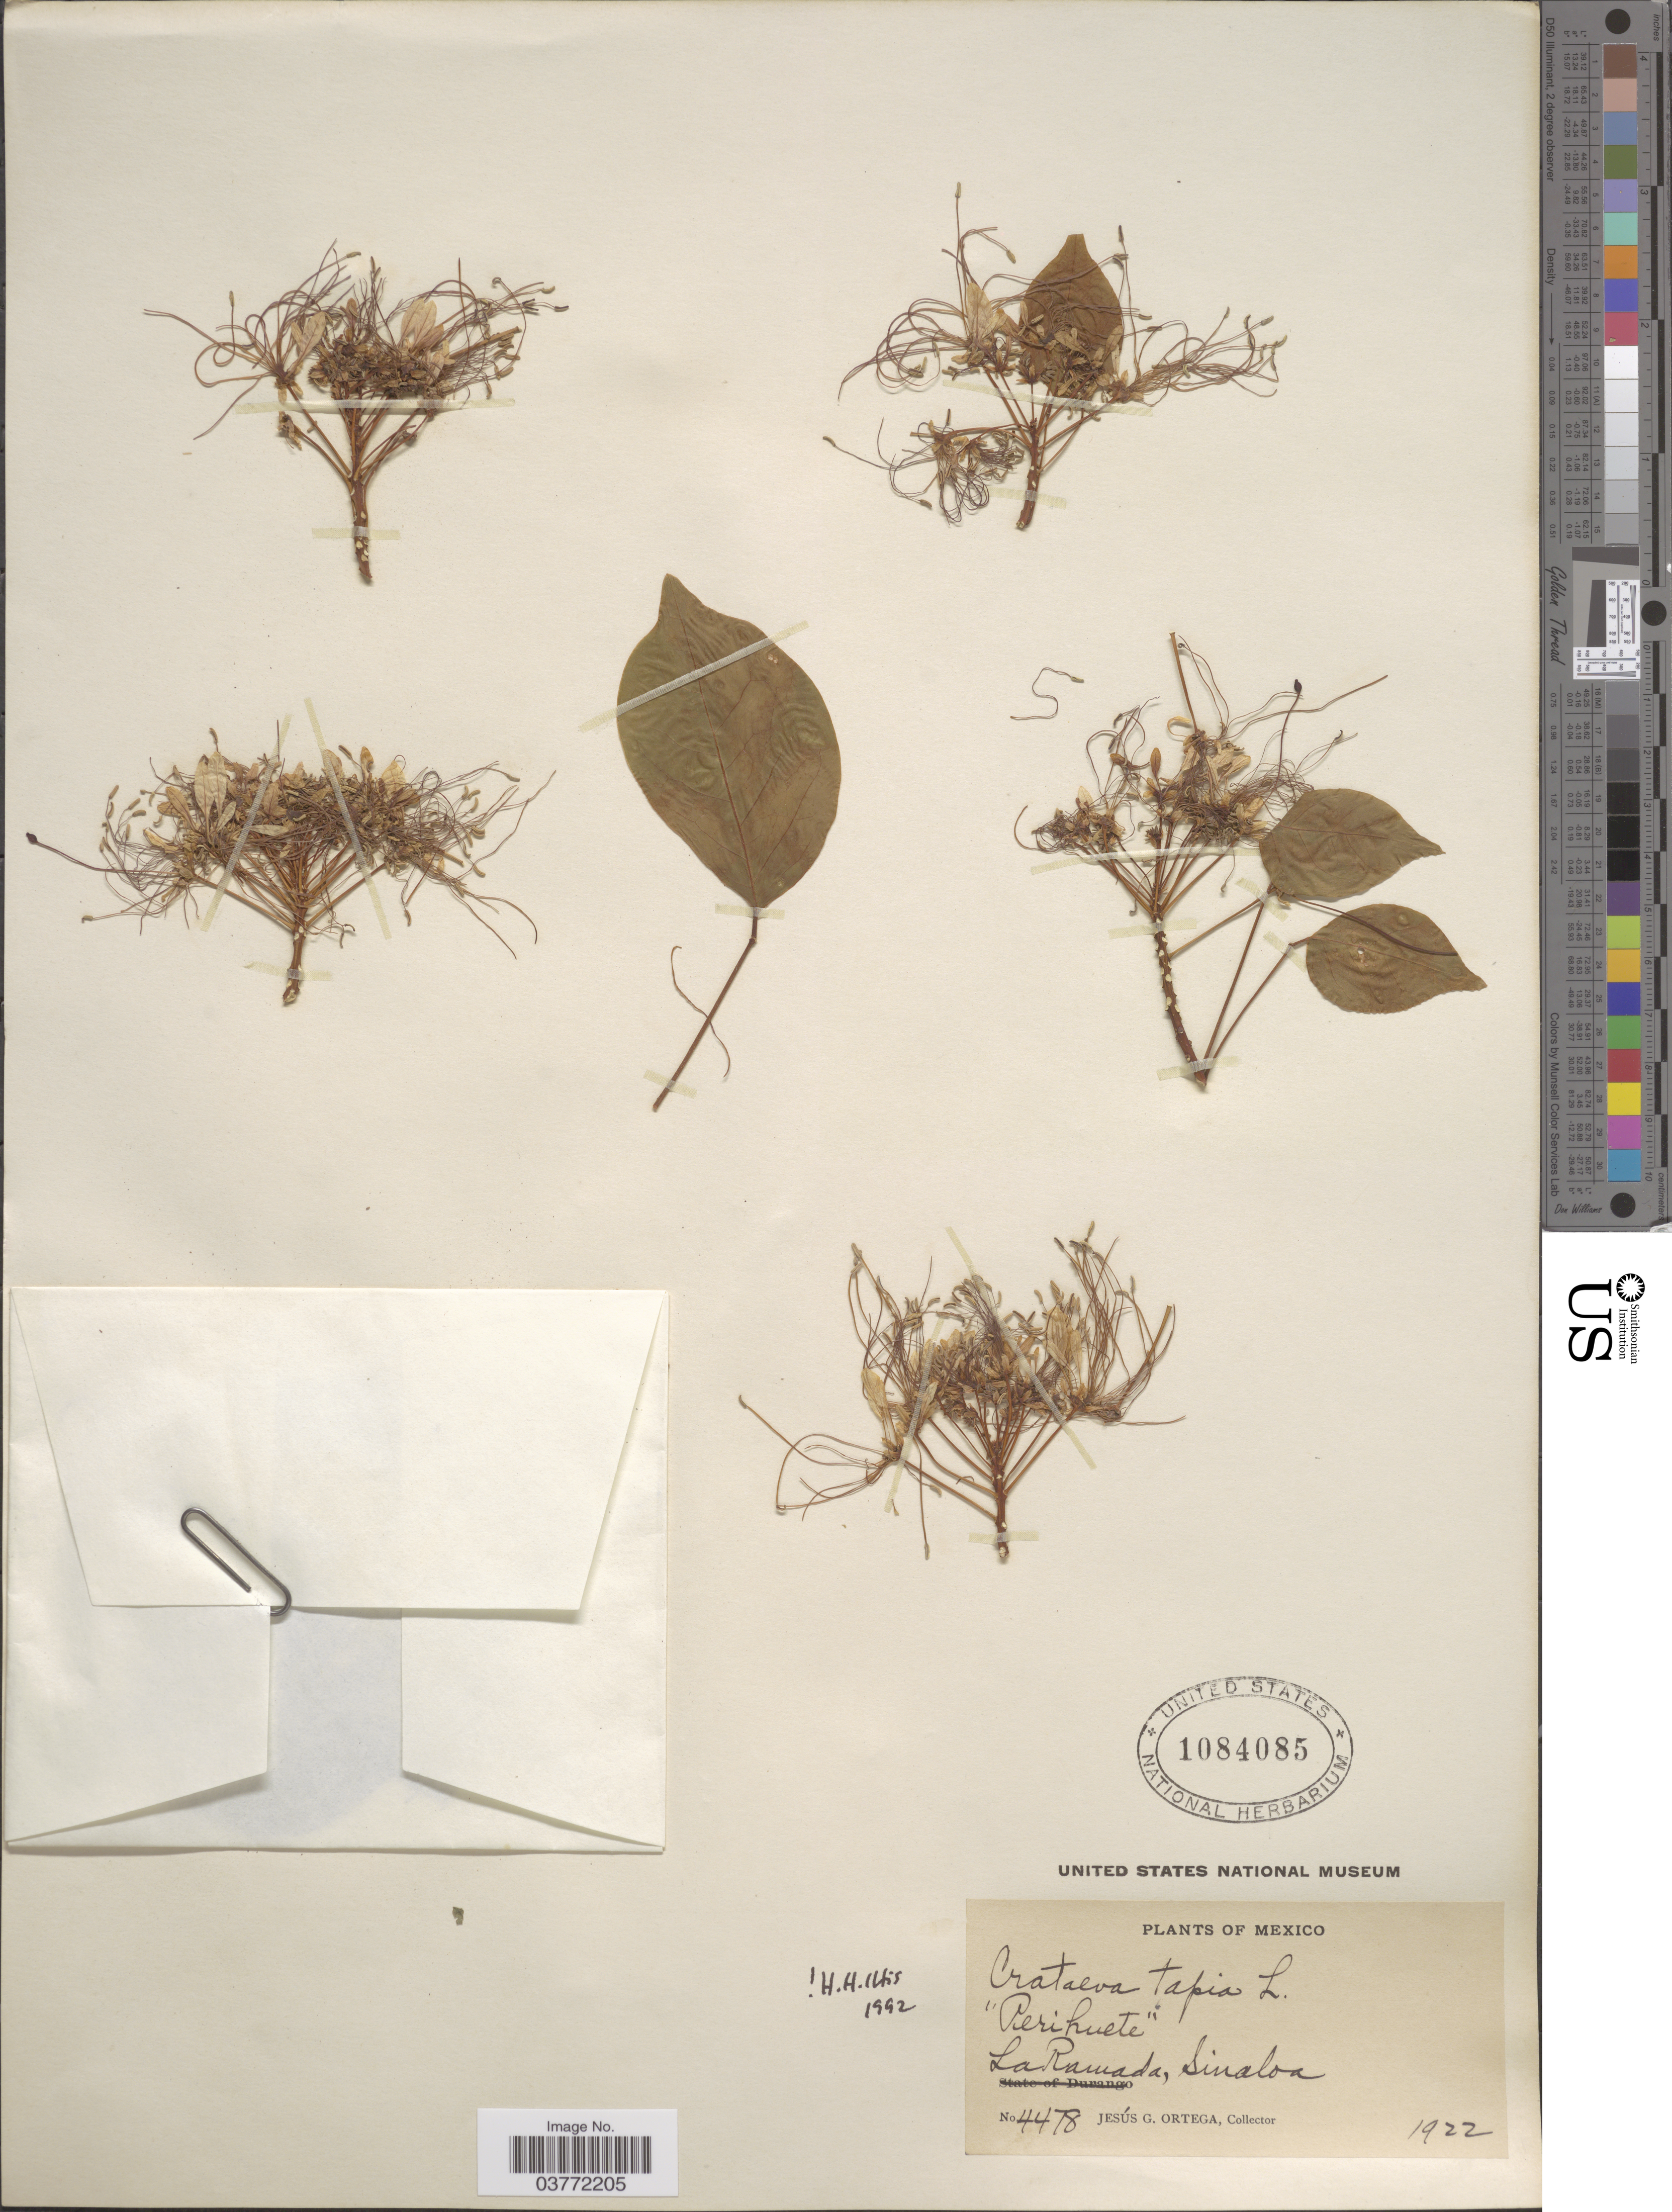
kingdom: Plantae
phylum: Tracheophyta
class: Magnoliopsida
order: Brassicales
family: Capparaceae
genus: Crateva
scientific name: Crateva tapia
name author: L.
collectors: J. Ortega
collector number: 4478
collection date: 1922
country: Mexico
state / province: Sinaloa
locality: La Ramada.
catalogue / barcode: US 1084085